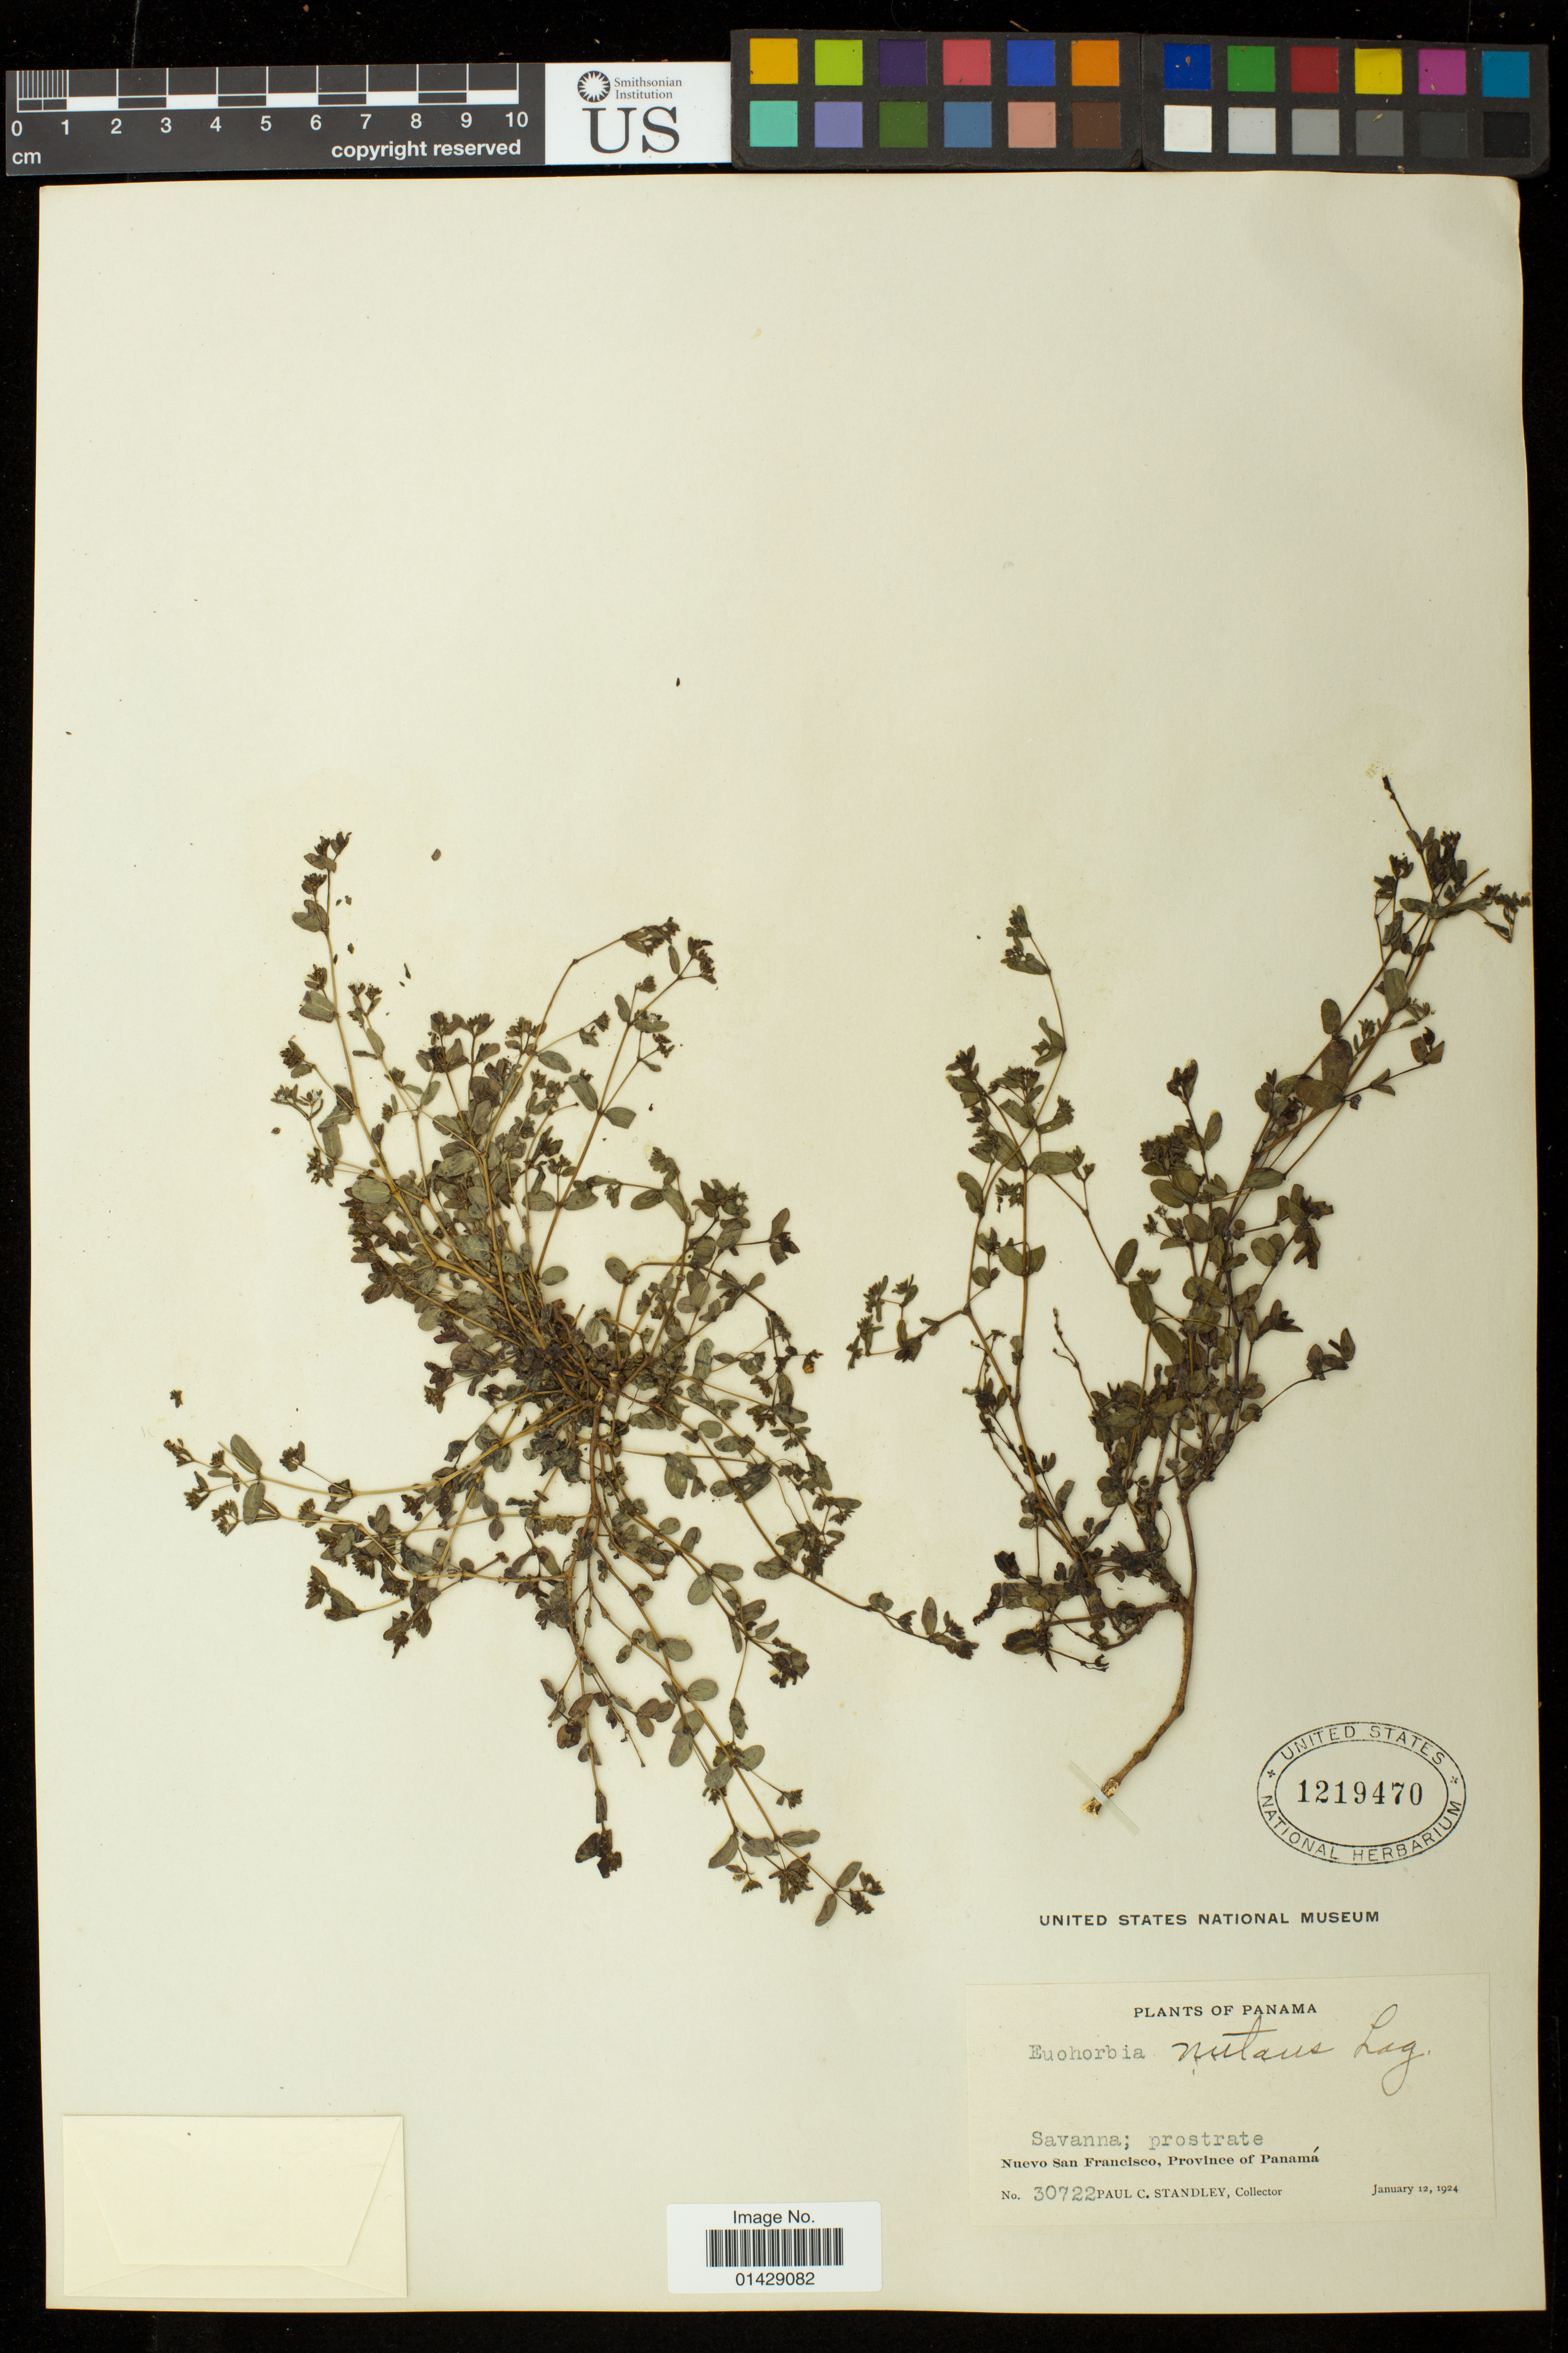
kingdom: Plantae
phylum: Tracheophyta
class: Magnoliopsida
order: Malpighiales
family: Euphorbiaceae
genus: Euphorbia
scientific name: Euphorbia hyssopifolia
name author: L.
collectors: P. C. Standley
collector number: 30722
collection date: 1924-01-12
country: Panama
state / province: Panamá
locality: Savanna; Nuevo San Francisco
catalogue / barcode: US 1219470